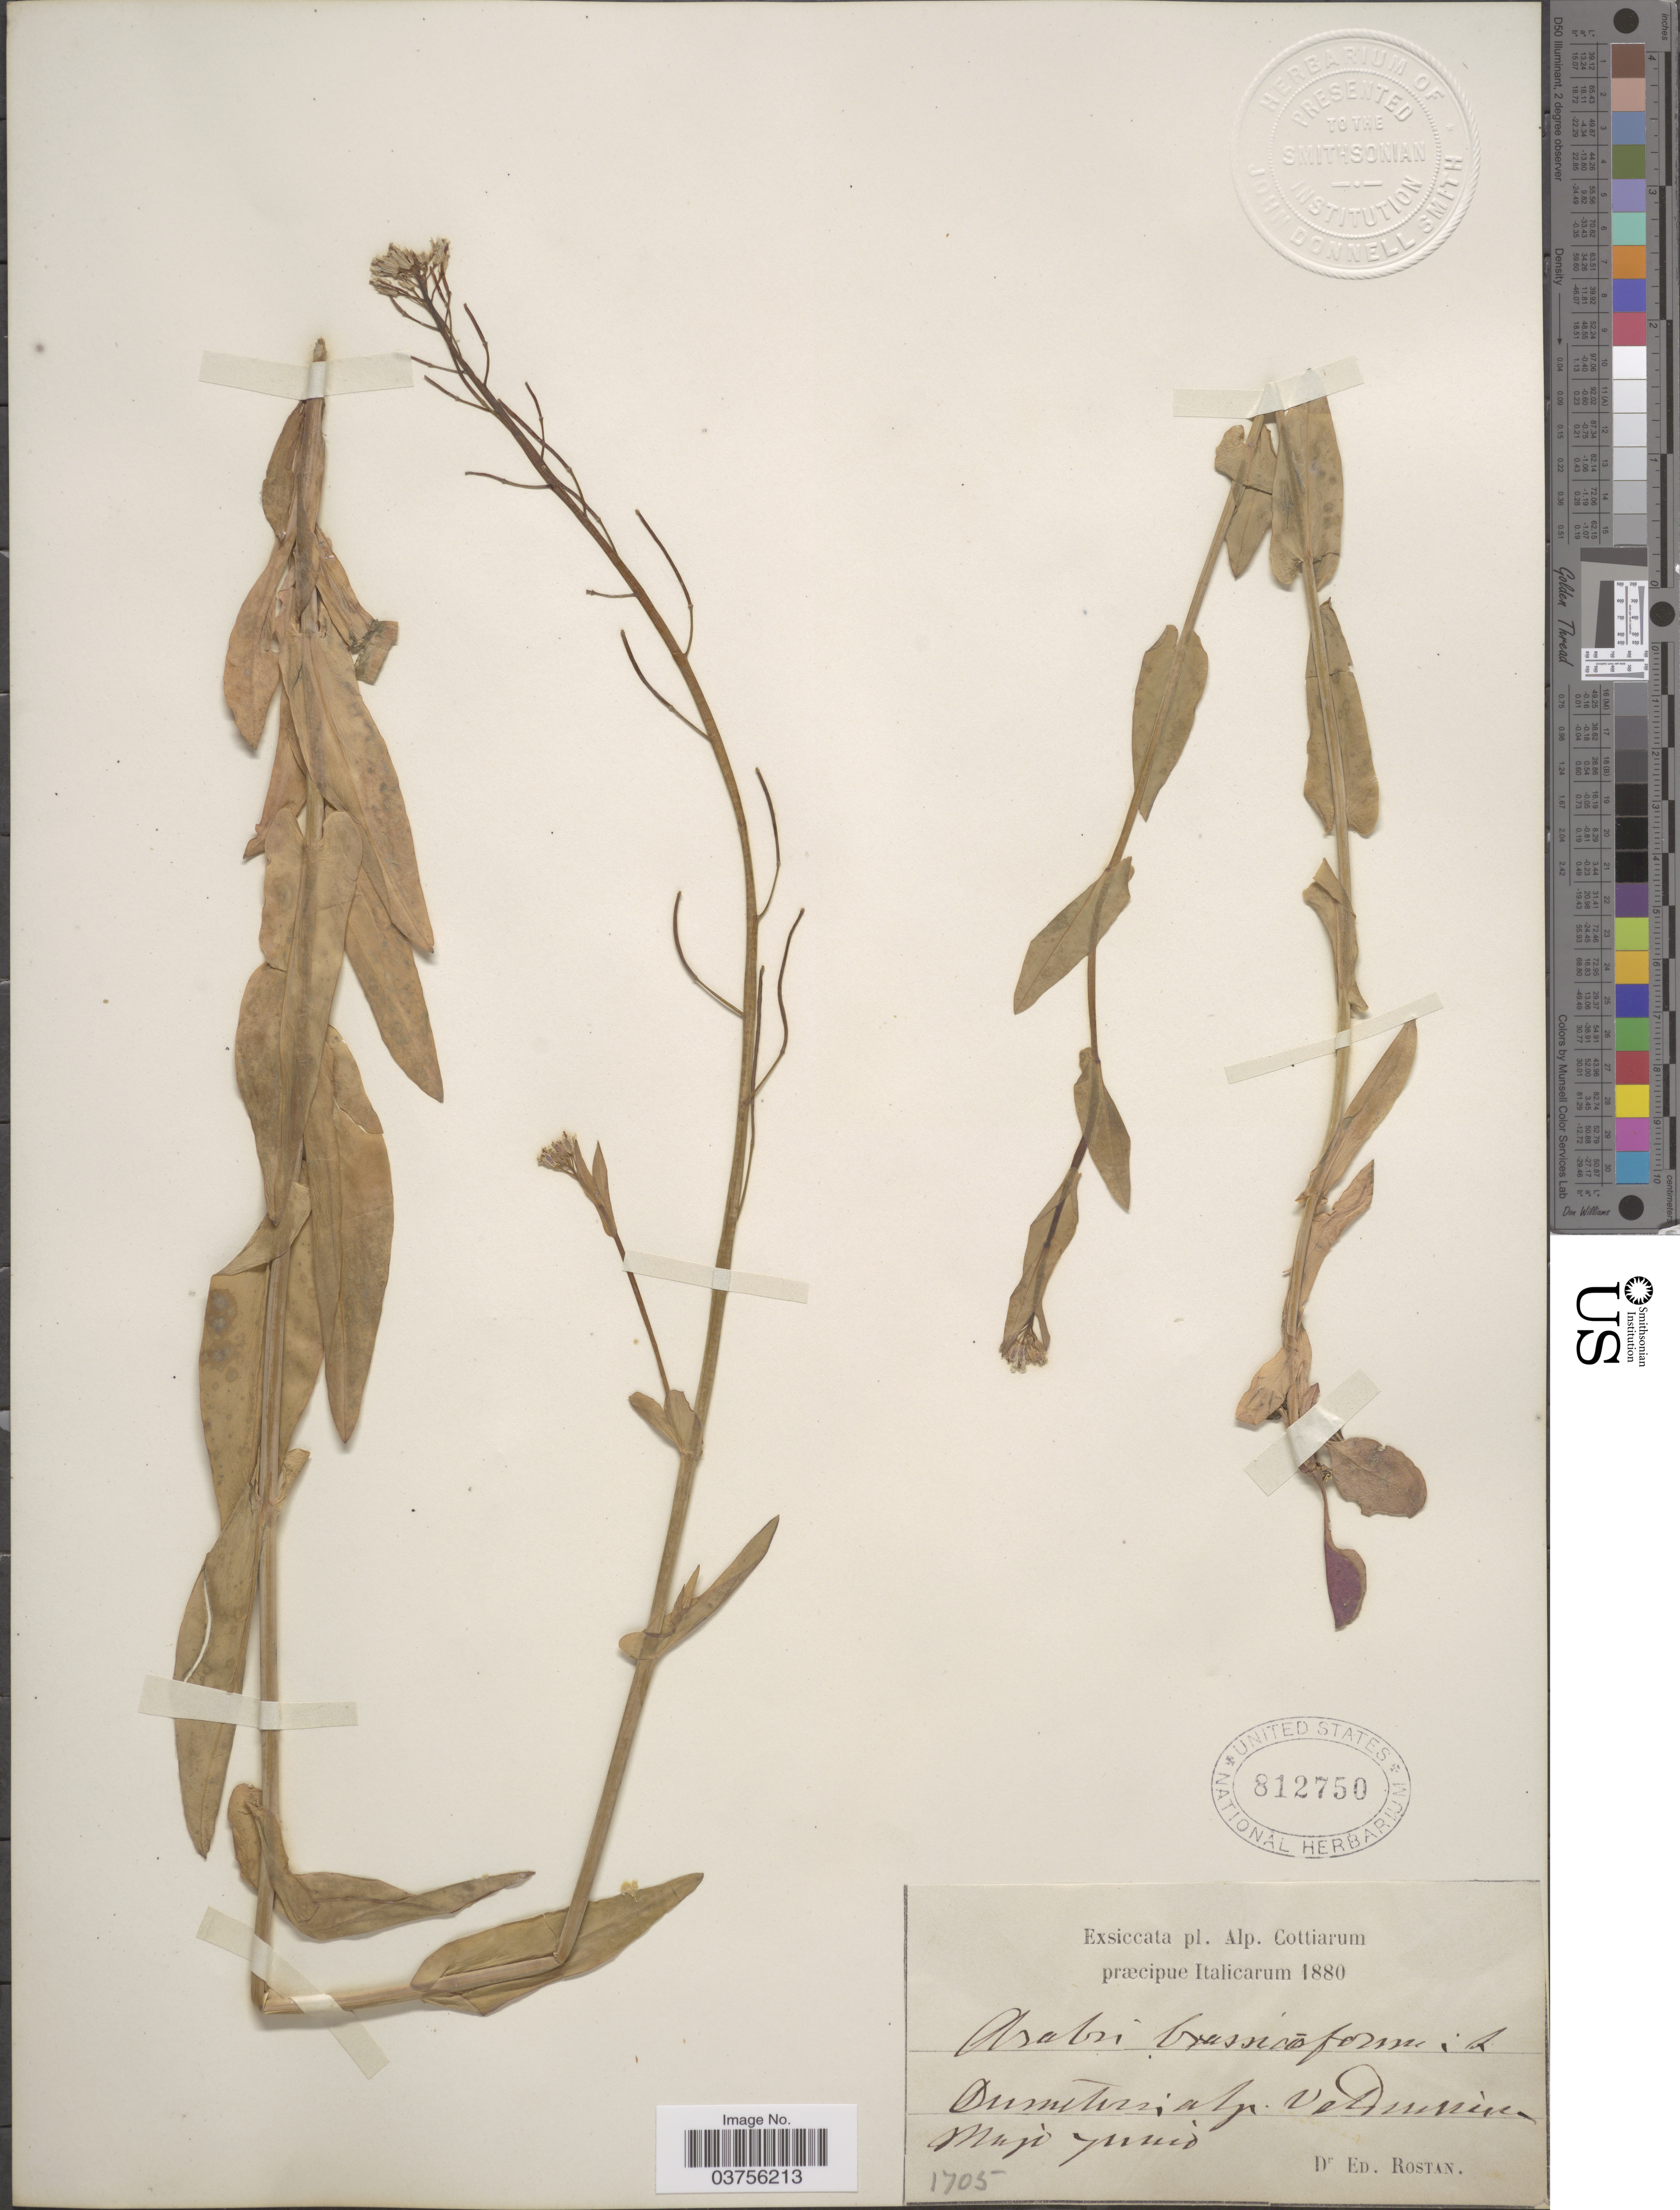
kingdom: Plantae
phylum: Tracheophyta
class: Magnoliopsida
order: Brassicales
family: Brassicaceae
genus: Fourraea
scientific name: Fourraea alpina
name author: (L.) Greuter & Burdet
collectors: E. Rostan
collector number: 1705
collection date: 1880-05/1880-06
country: Italy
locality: Alp. Cottiarum. Dumetis: alp. Valsmuir. [interpreted]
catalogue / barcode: US 812750